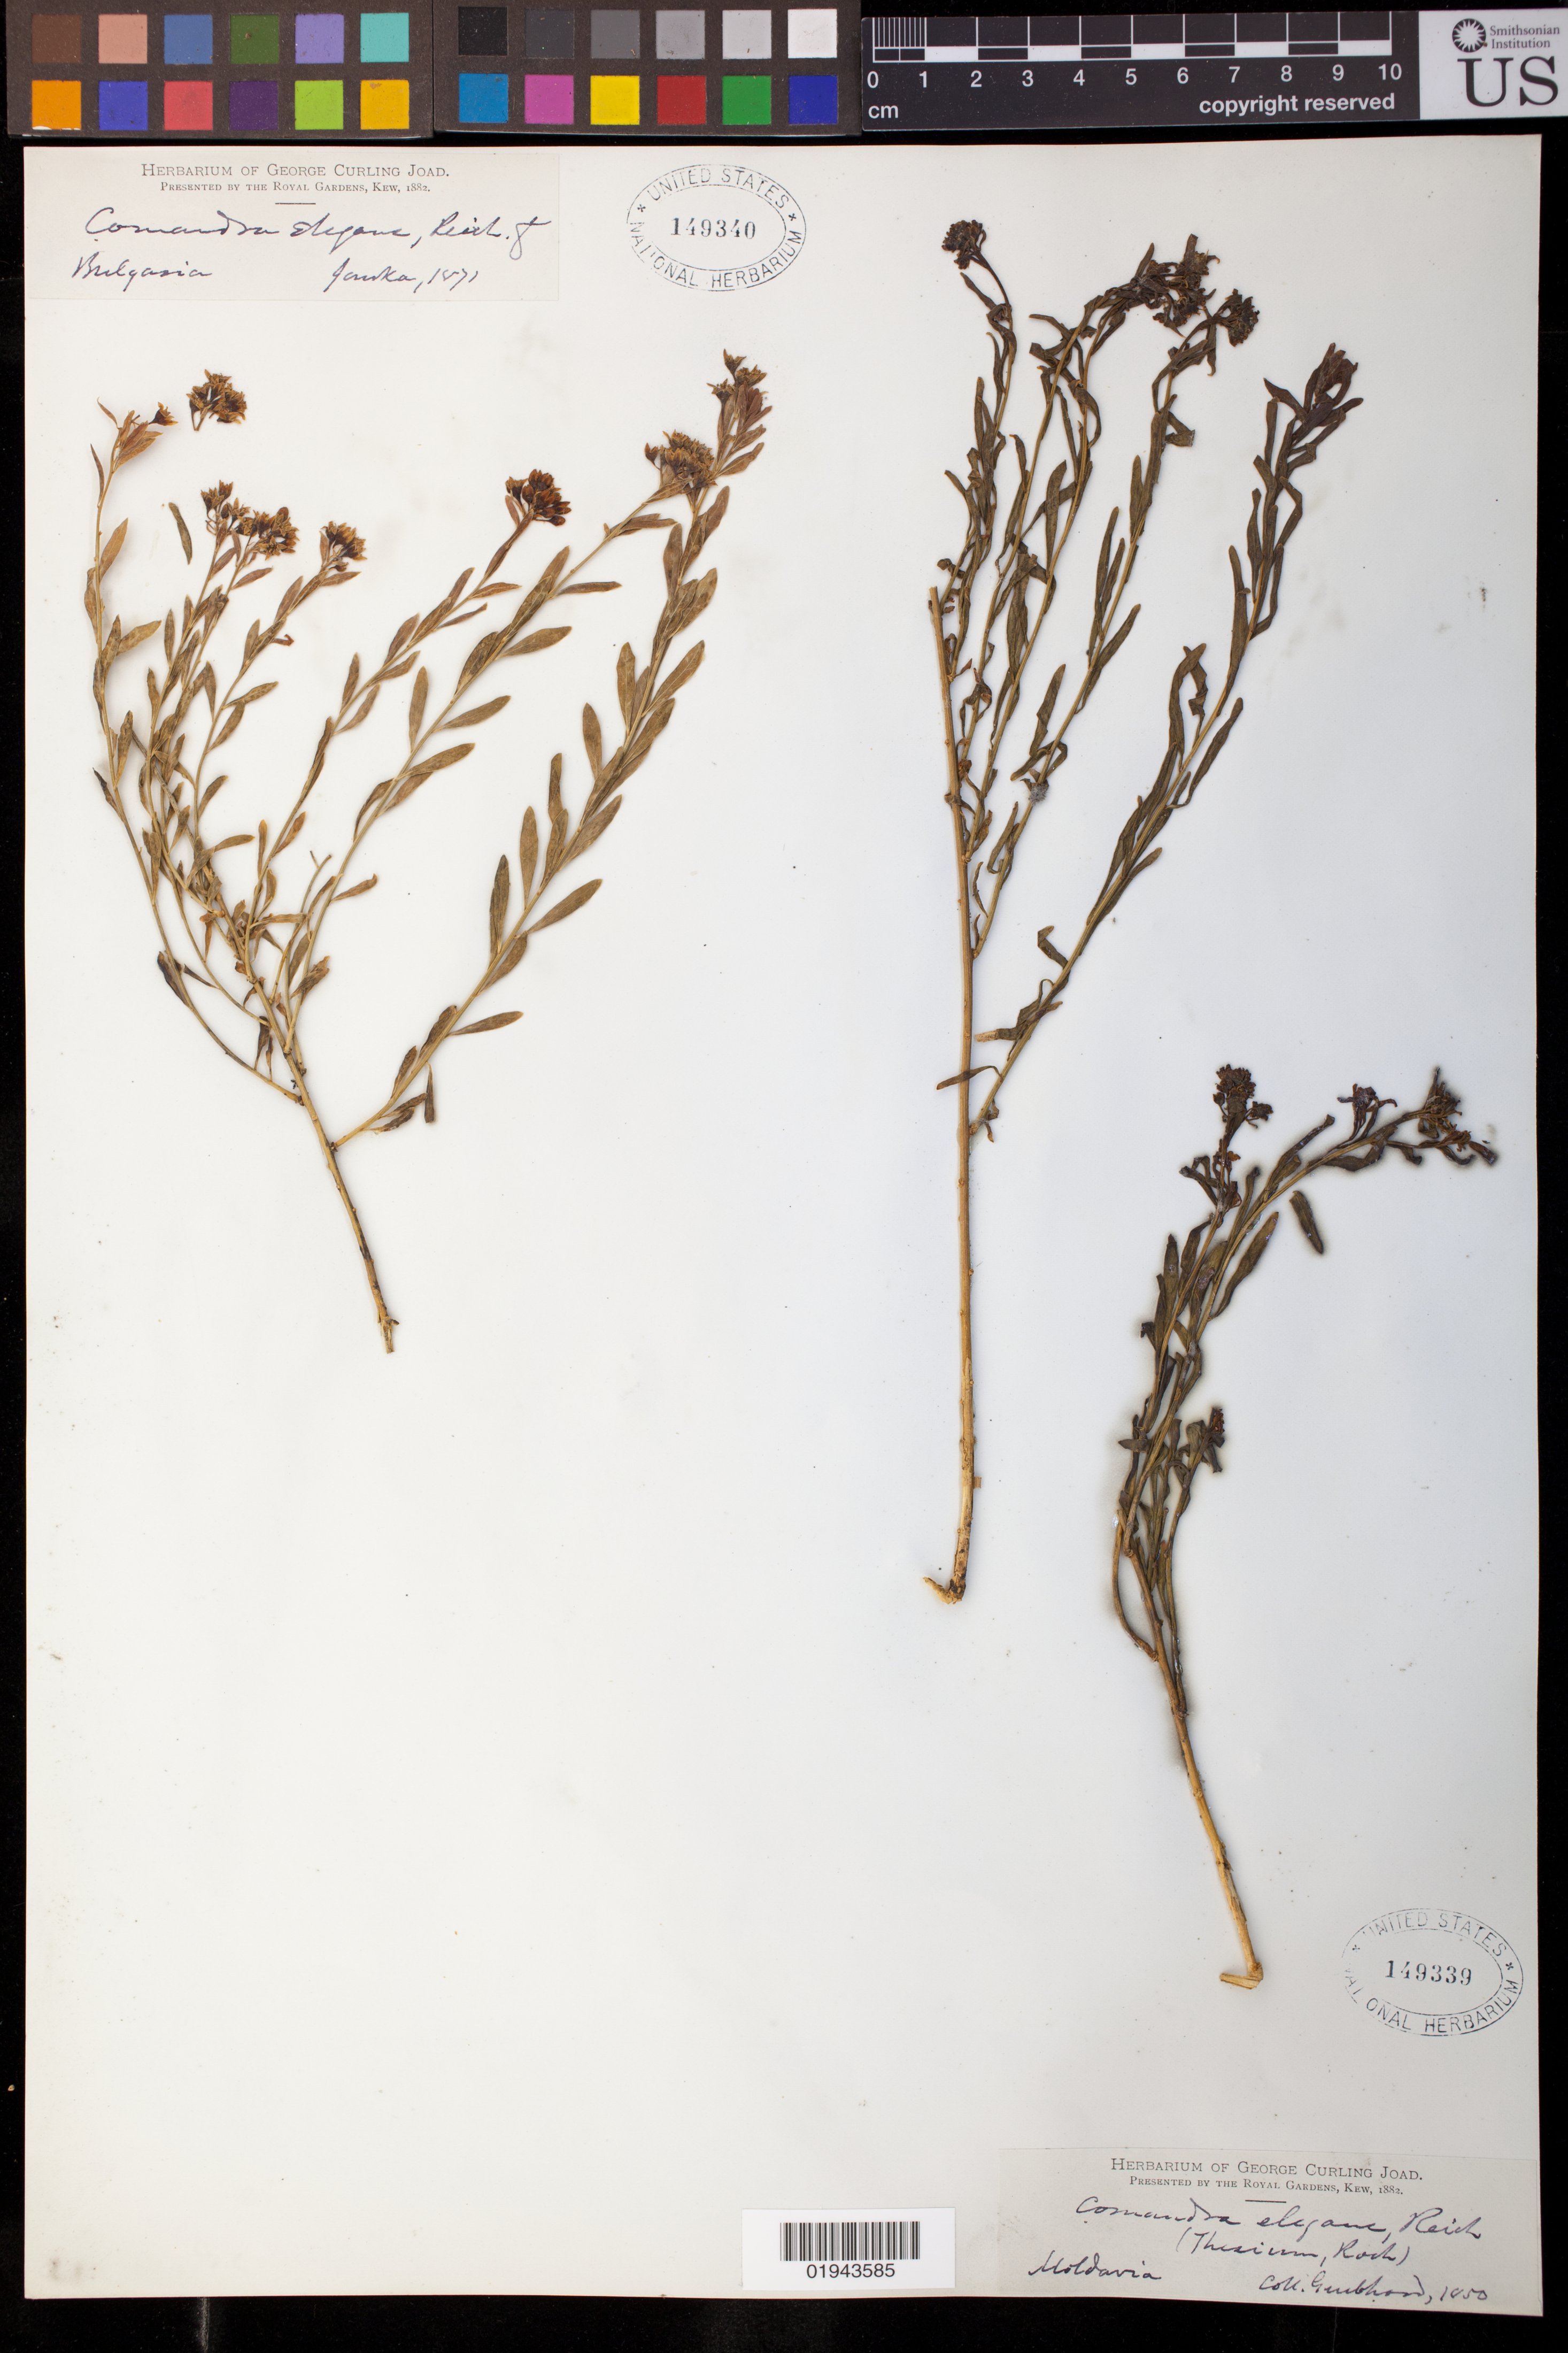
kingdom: Plantae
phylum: Tracheophyta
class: Magnoliopsida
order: Santalales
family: Thesiaceae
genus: Thesium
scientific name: Thesium ebracteatum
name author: Hayne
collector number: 1050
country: Romania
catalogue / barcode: US 149339